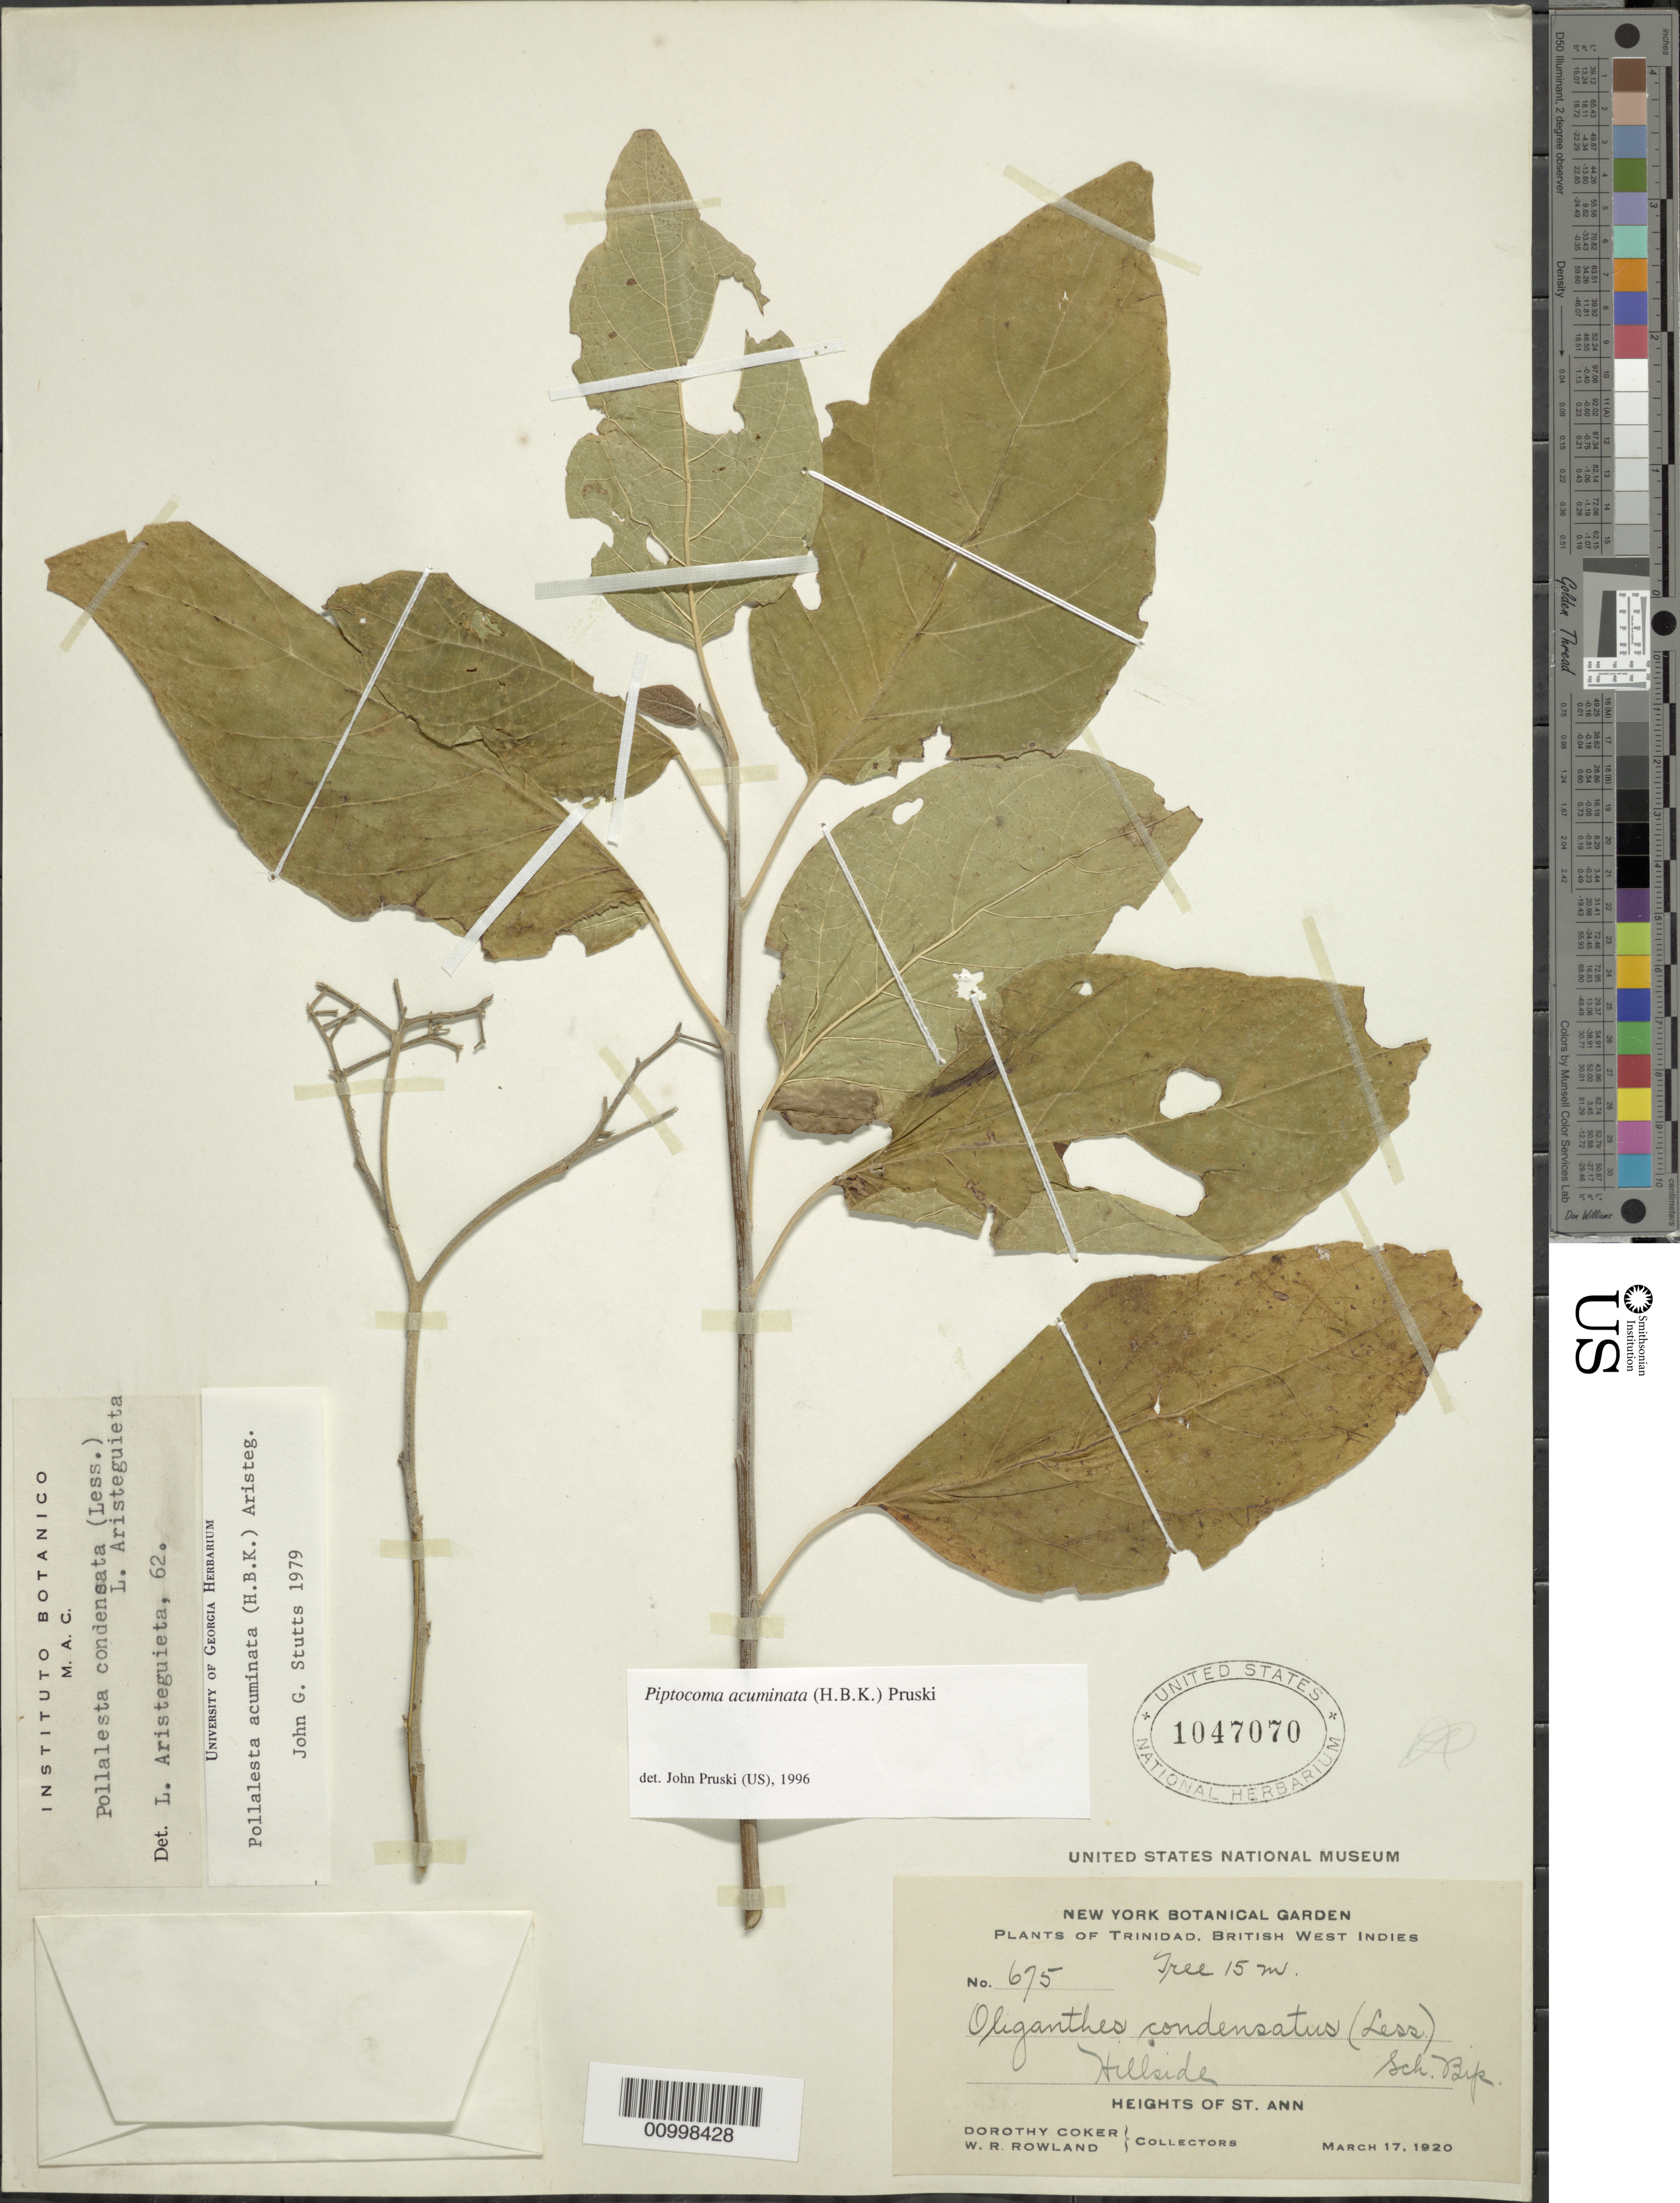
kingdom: Plantae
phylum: Tracheophyta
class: Magnoliopsida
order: Asterales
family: Asteraceae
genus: Pollalesta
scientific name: Pollalesta acuminata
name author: (Kunth) Aristeg.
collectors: D. Coker & W. Rowland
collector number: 675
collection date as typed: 17 Mar 1920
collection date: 1920-03-17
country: Trinidad and Tobago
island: Trinidad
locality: Heights of St. Ann, hillside.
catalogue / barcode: US 1047070